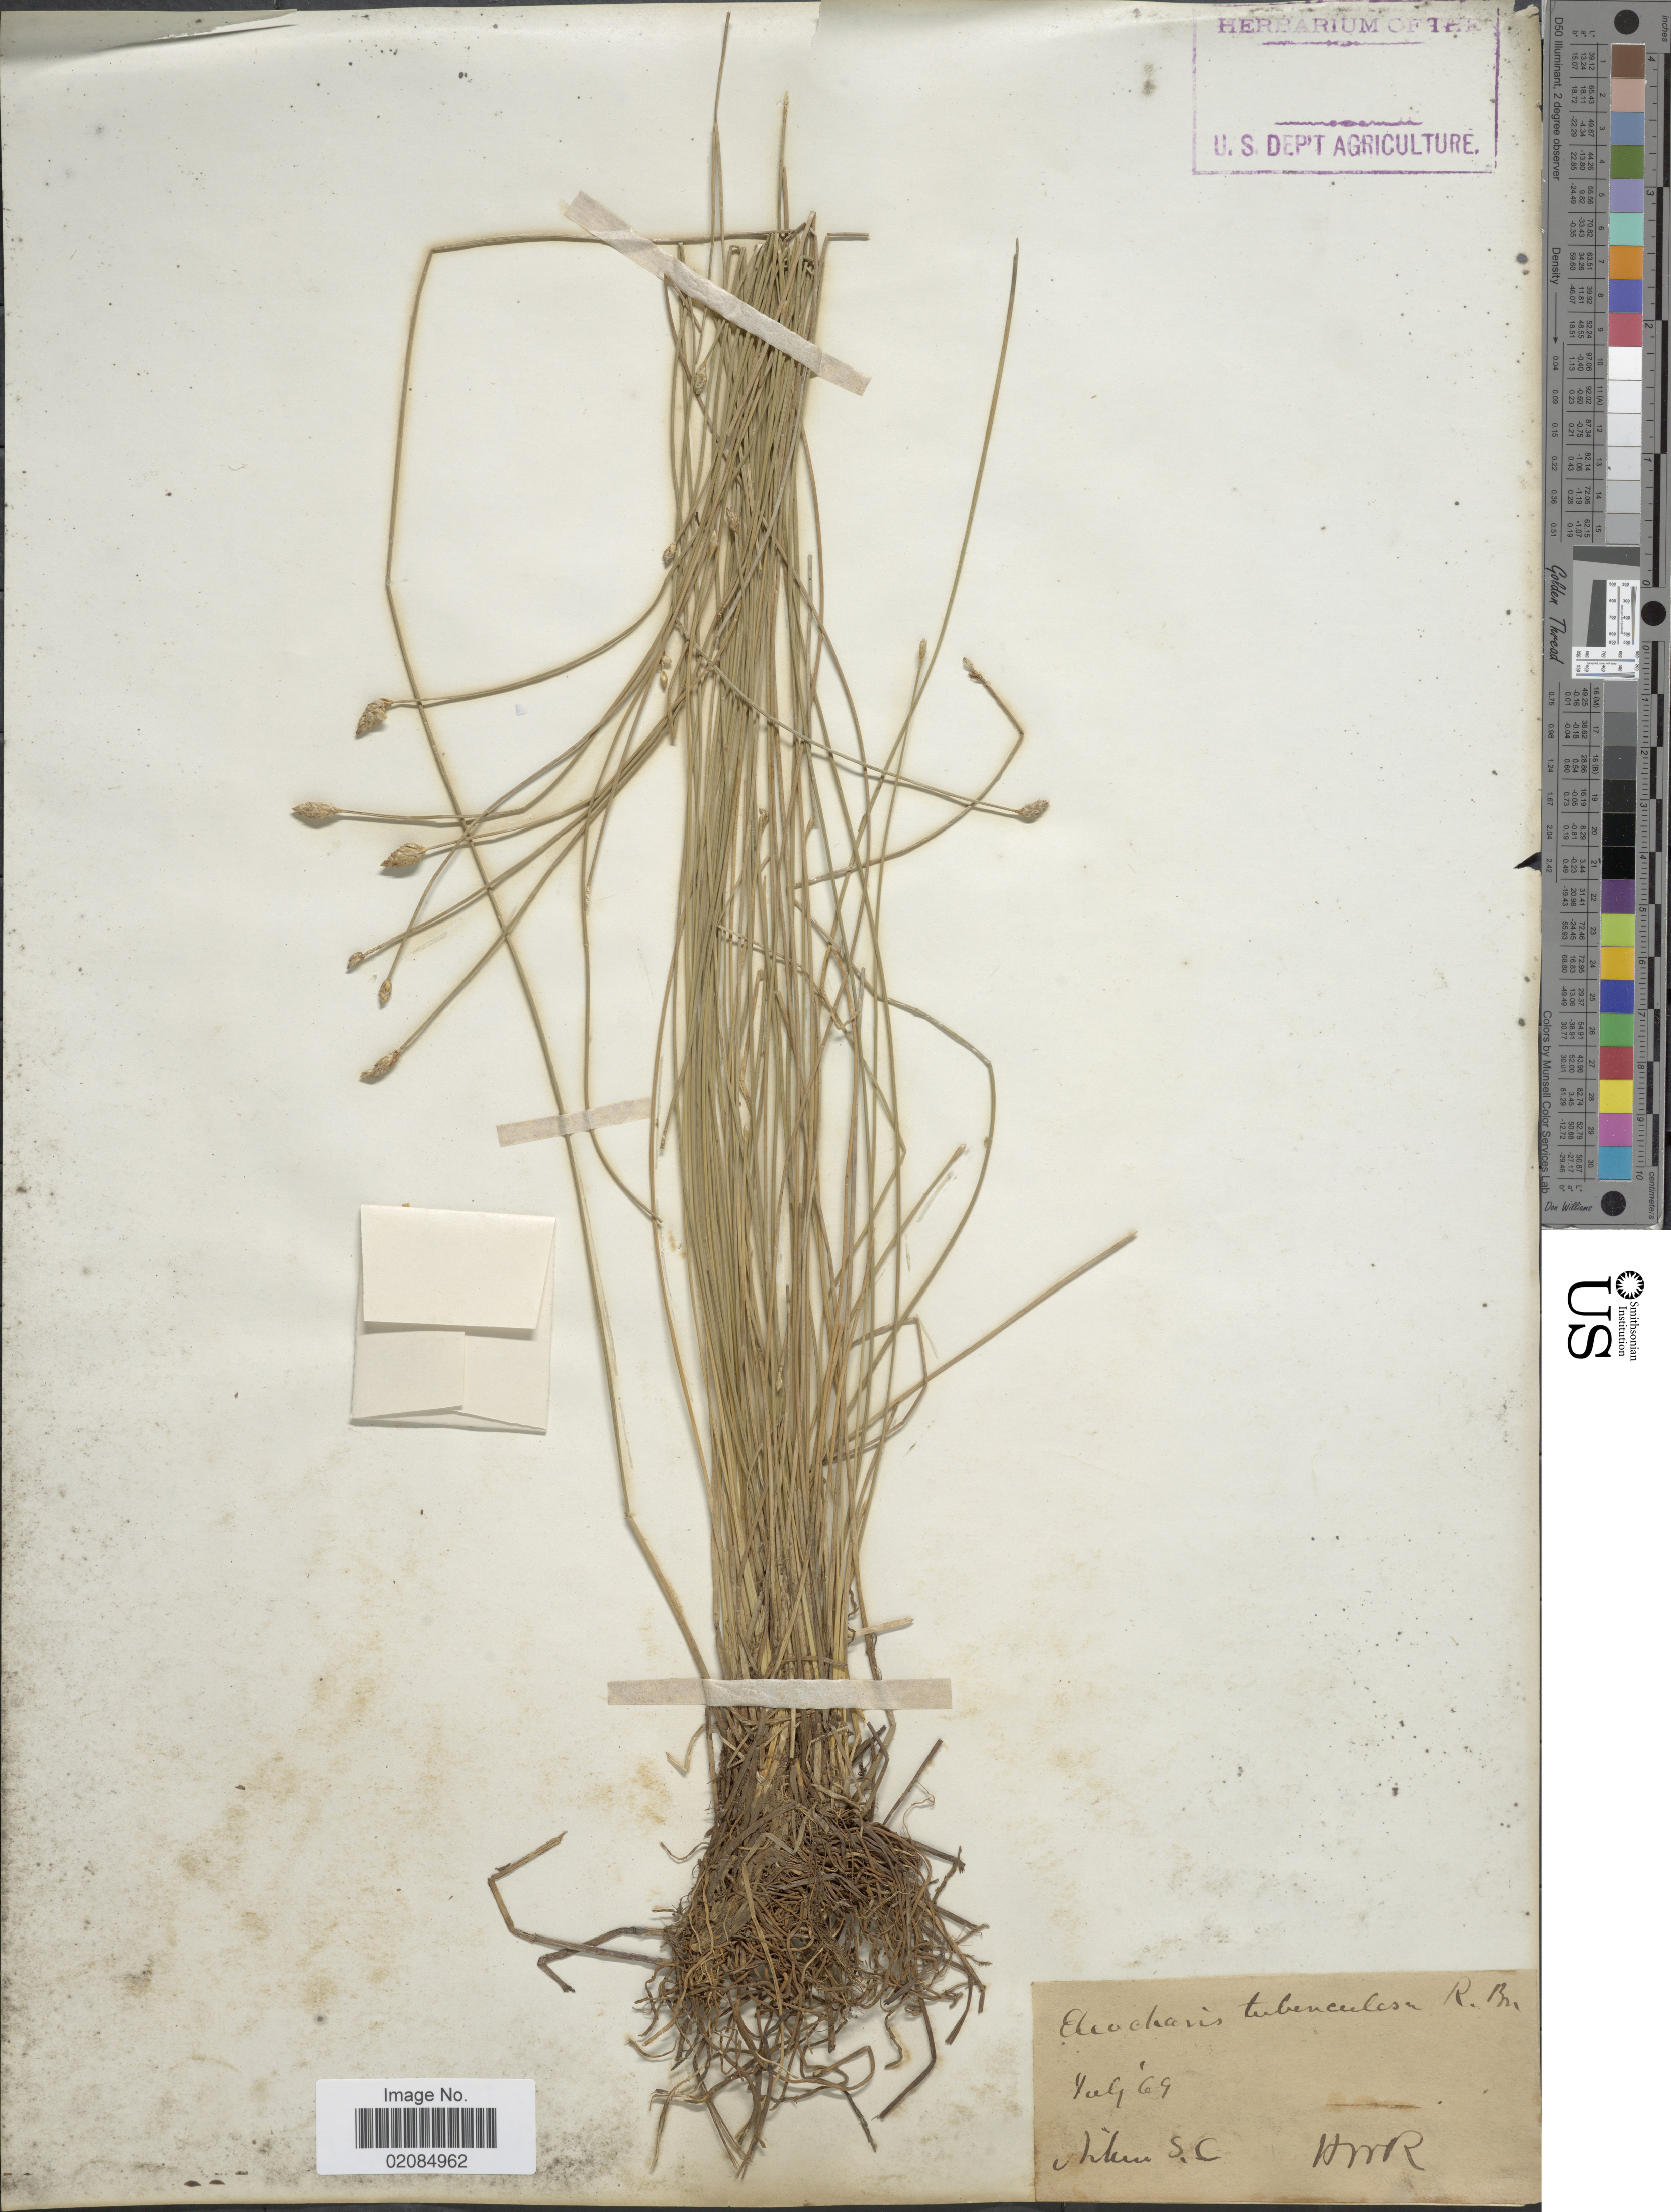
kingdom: Plantae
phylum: Tracheophyta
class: Liliopsida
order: Poales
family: Cyperaceae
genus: Eleocharis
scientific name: Eleocharis tuberculosa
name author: (Michx.) Roem. & Schult.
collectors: H. W. R.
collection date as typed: Transcribed d/m/y: /7/69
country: United States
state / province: South Carolina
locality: Aiken S.C.